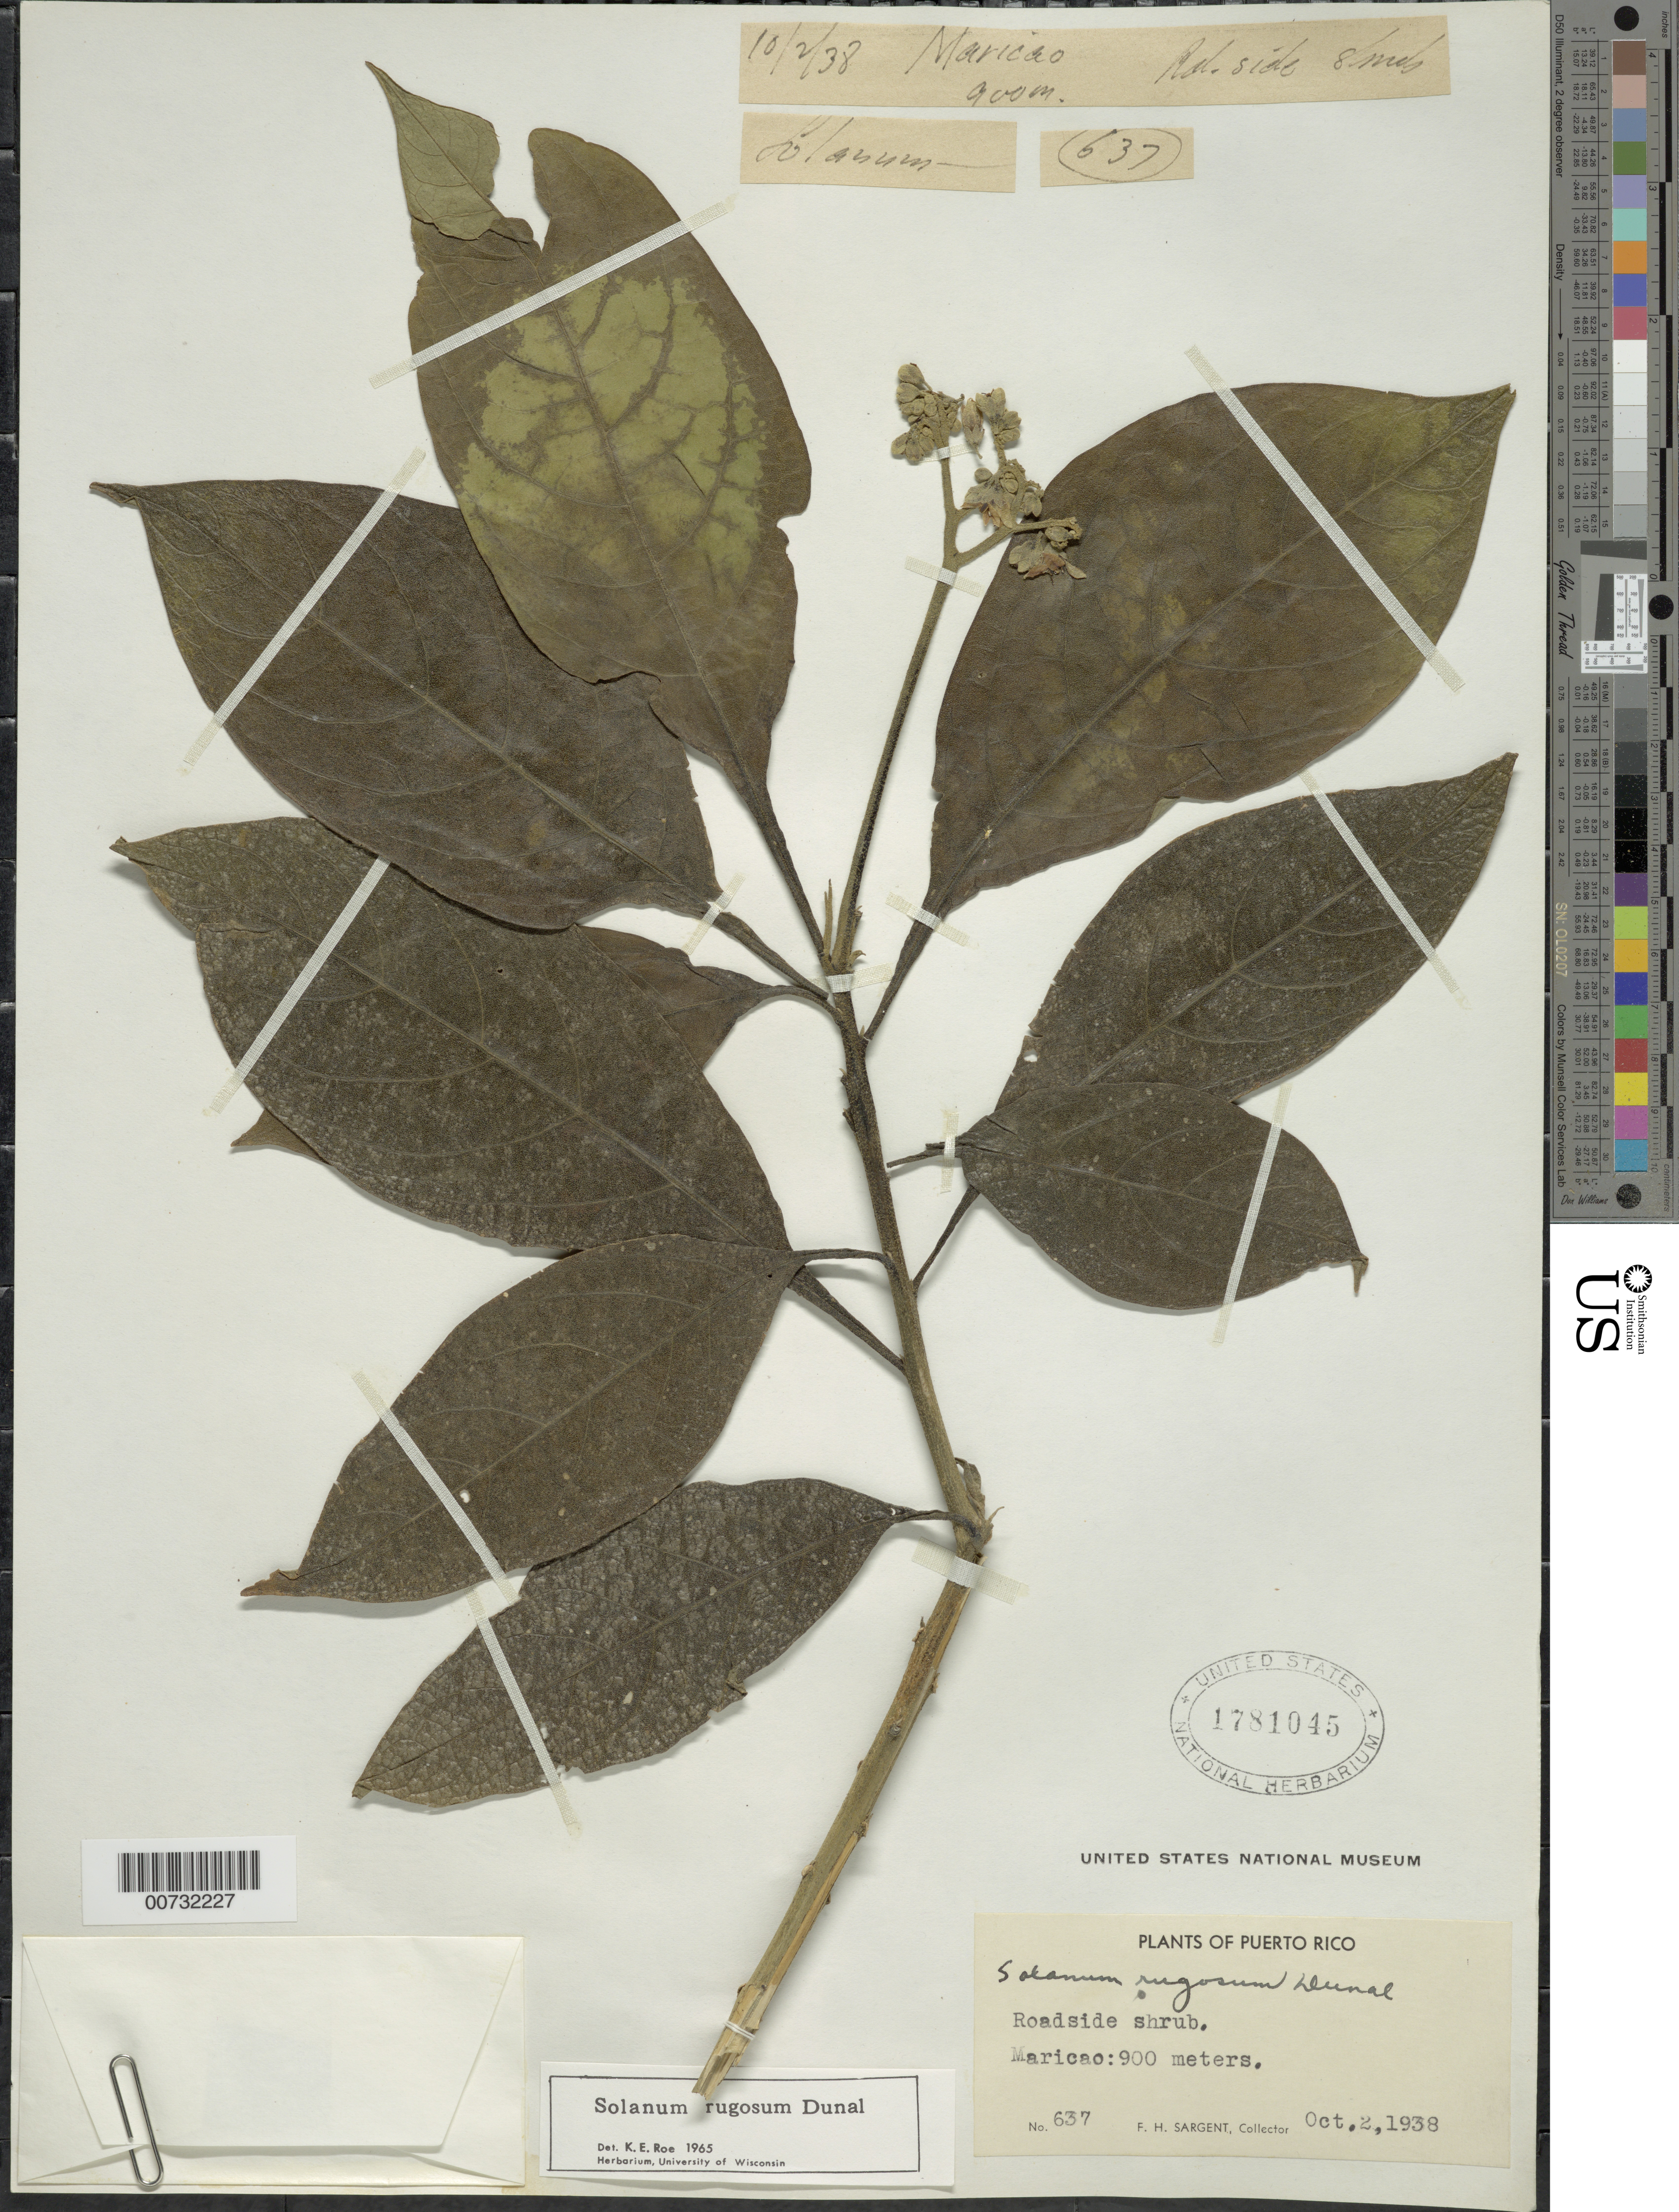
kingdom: Plantae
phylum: Tracheophyta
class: Magnoliopsida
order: Solanales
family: Solanaceae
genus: Solanum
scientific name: Solanum rugosum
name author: Dunal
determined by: Roe, K. E.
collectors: F. H. Sargent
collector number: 637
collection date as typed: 02 Oct 1938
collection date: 1938-10-02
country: Puerto Rico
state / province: Maricao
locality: Maricao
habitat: Roadside shrub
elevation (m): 900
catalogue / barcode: US 1781045